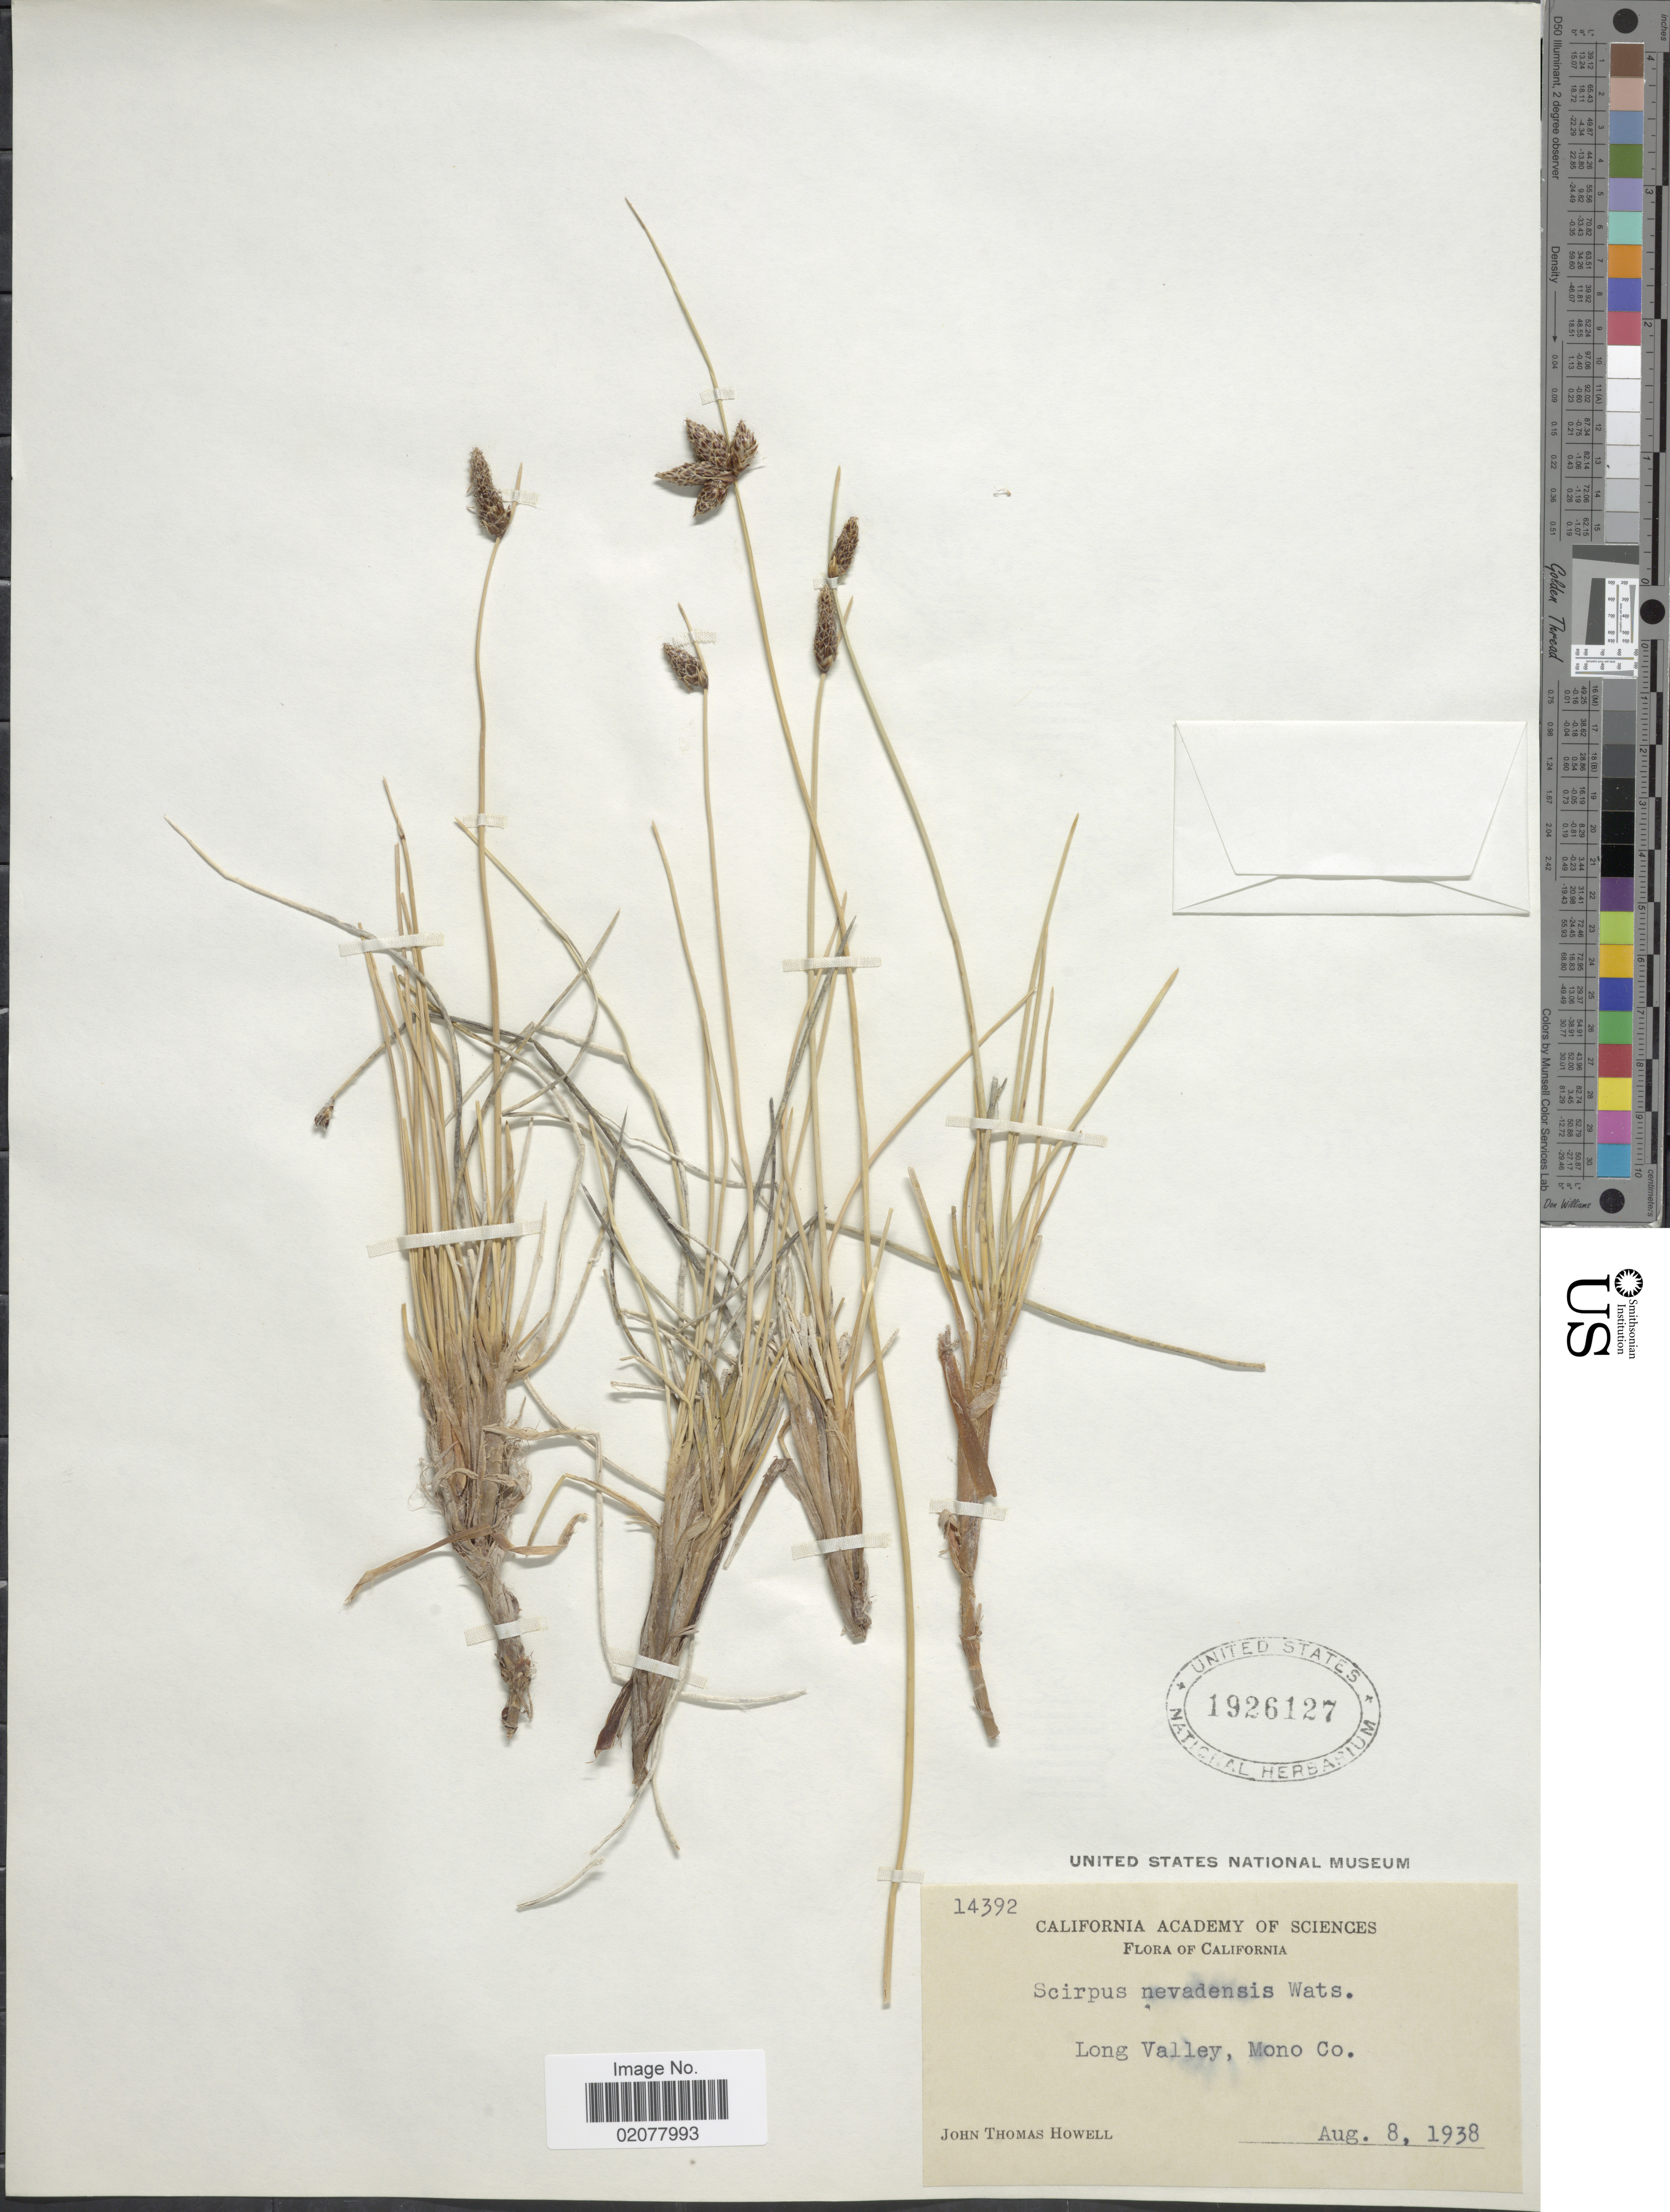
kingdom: Plantae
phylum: Tracheophyta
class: Liliopsida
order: Poales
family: Cyperaceae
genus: Amphiscirpus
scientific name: Amphiscirpus nevadensis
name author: (S. Watson) Oteng-Yeb.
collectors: J. T. Howell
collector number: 14392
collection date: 1938-08-08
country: United States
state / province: California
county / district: Mono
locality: Long Valley, Mono Co.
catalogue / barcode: US 1926127